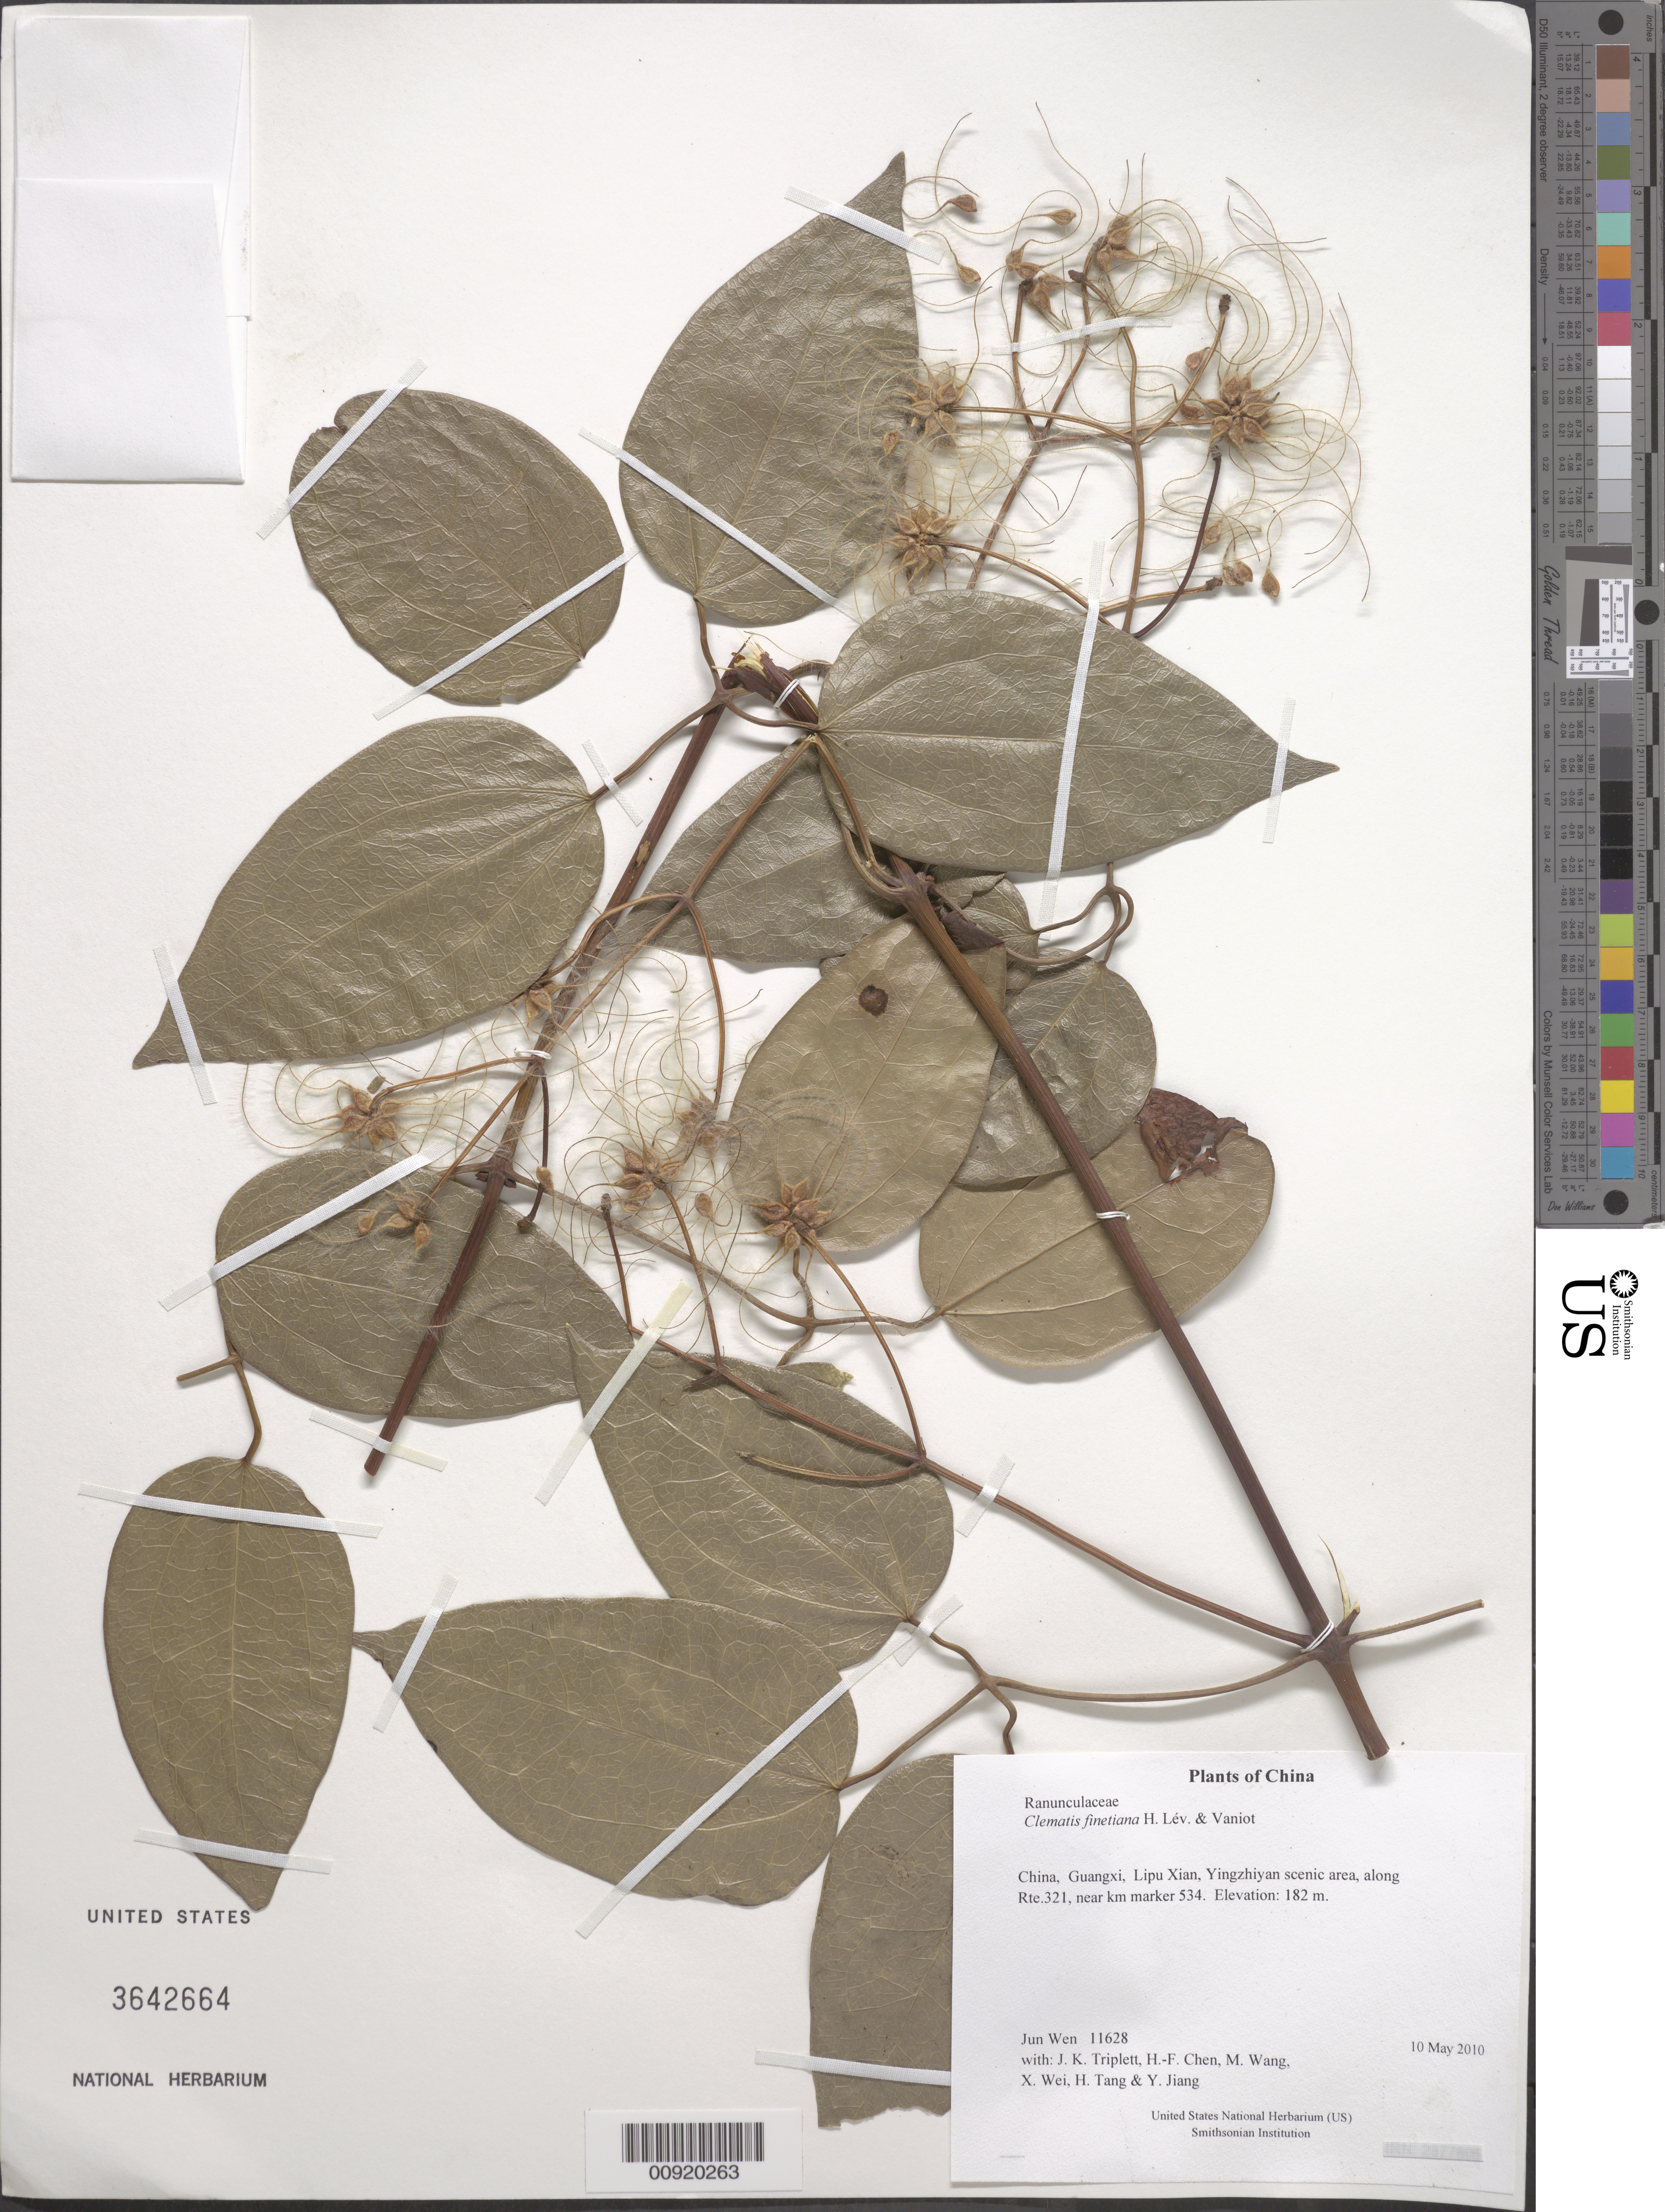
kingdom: Plantae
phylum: Tracheophyta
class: Magnoliopsida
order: Ranunculales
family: Ranunculaceae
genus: Clematis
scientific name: Clematis finetiana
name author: H. Lév. & Vaniot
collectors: J. Wen, J. K. Triplett, H.-F. Chen, M. Wang, X. Wei, H. Tang & Y. Jiang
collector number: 11628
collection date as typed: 10 May 2010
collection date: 2010-05-10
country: China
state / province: Guangxi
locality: Lipu Xian, Yingzhiyan scenic area, along Rte.321, near km marker 534.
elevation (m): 182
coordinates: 24 38.666 N, 110 25.183 E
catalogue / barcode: US 3642664